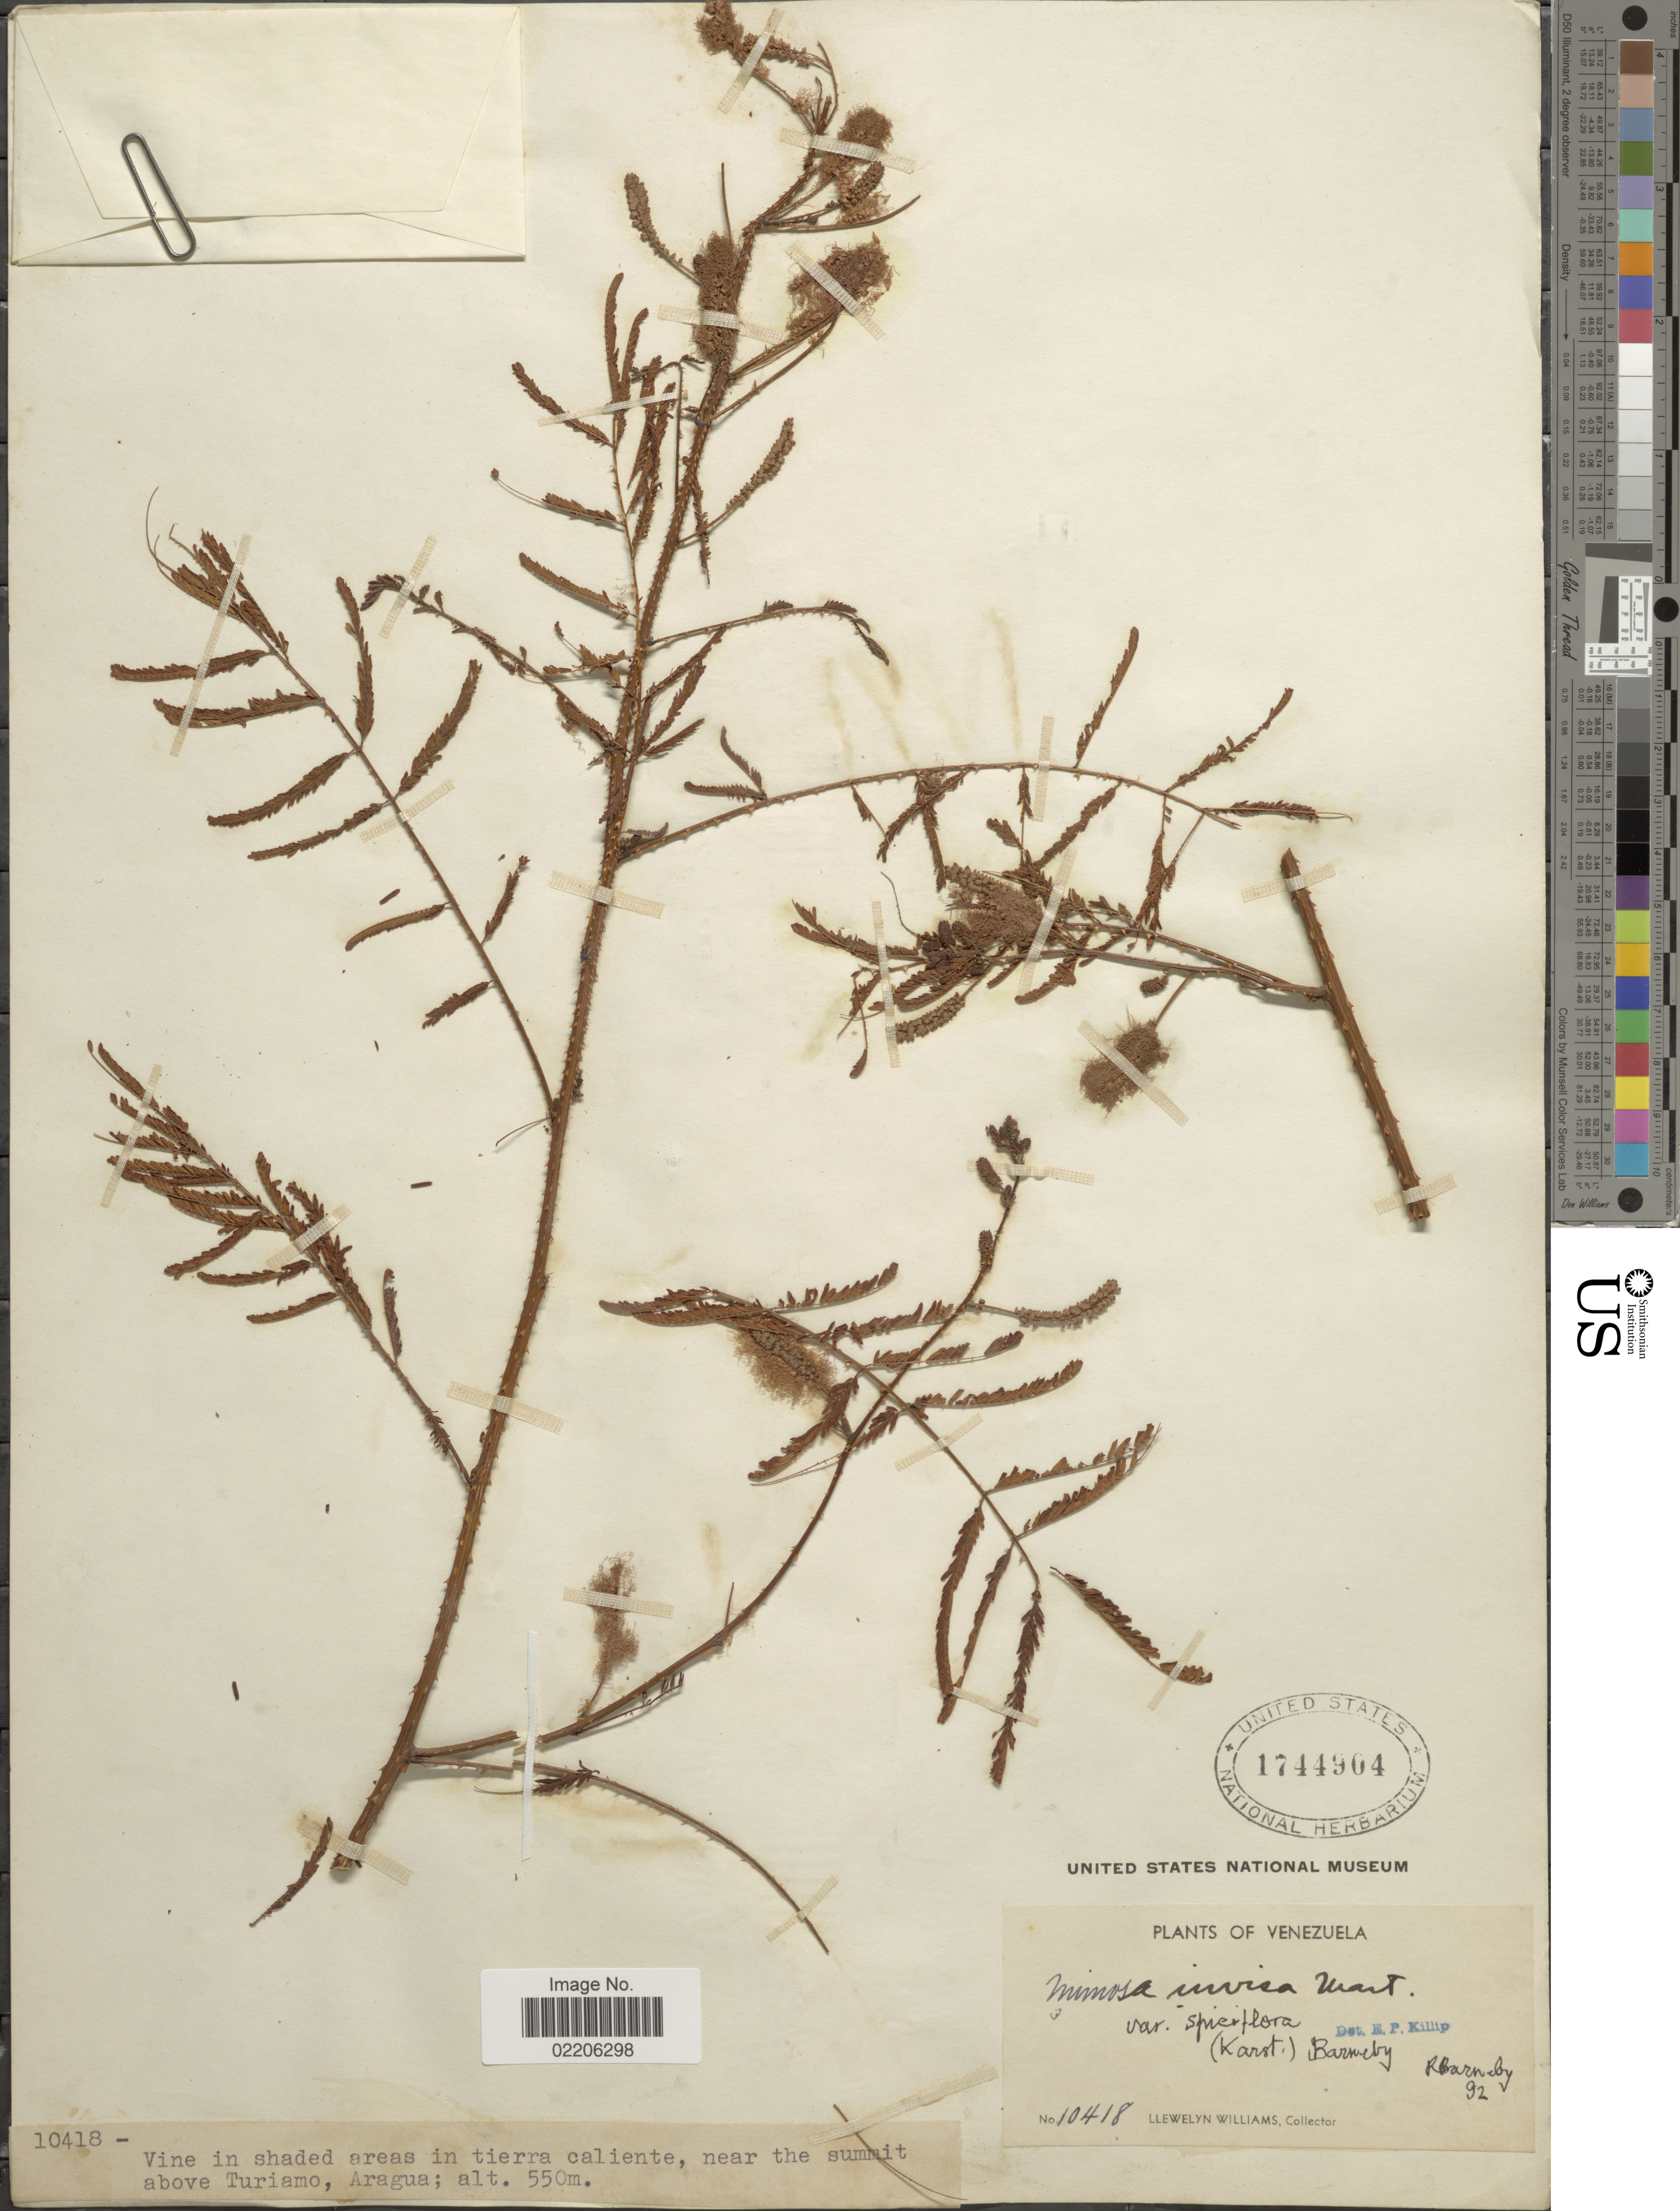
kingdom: Plantae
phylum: Tracheophyta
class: Magnoliopsida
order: Fabales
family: Fabaceae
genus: Mimosa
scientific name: Mimosa invisa var. spiciflora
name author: (H. Karst.) Barneby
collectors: Ll. Williams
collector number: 10418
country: Venezuela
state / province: Aragua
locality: Vine in shaded areas in tierra caliente, near the summit above Turamo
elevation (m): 550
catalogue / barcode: US 1744904